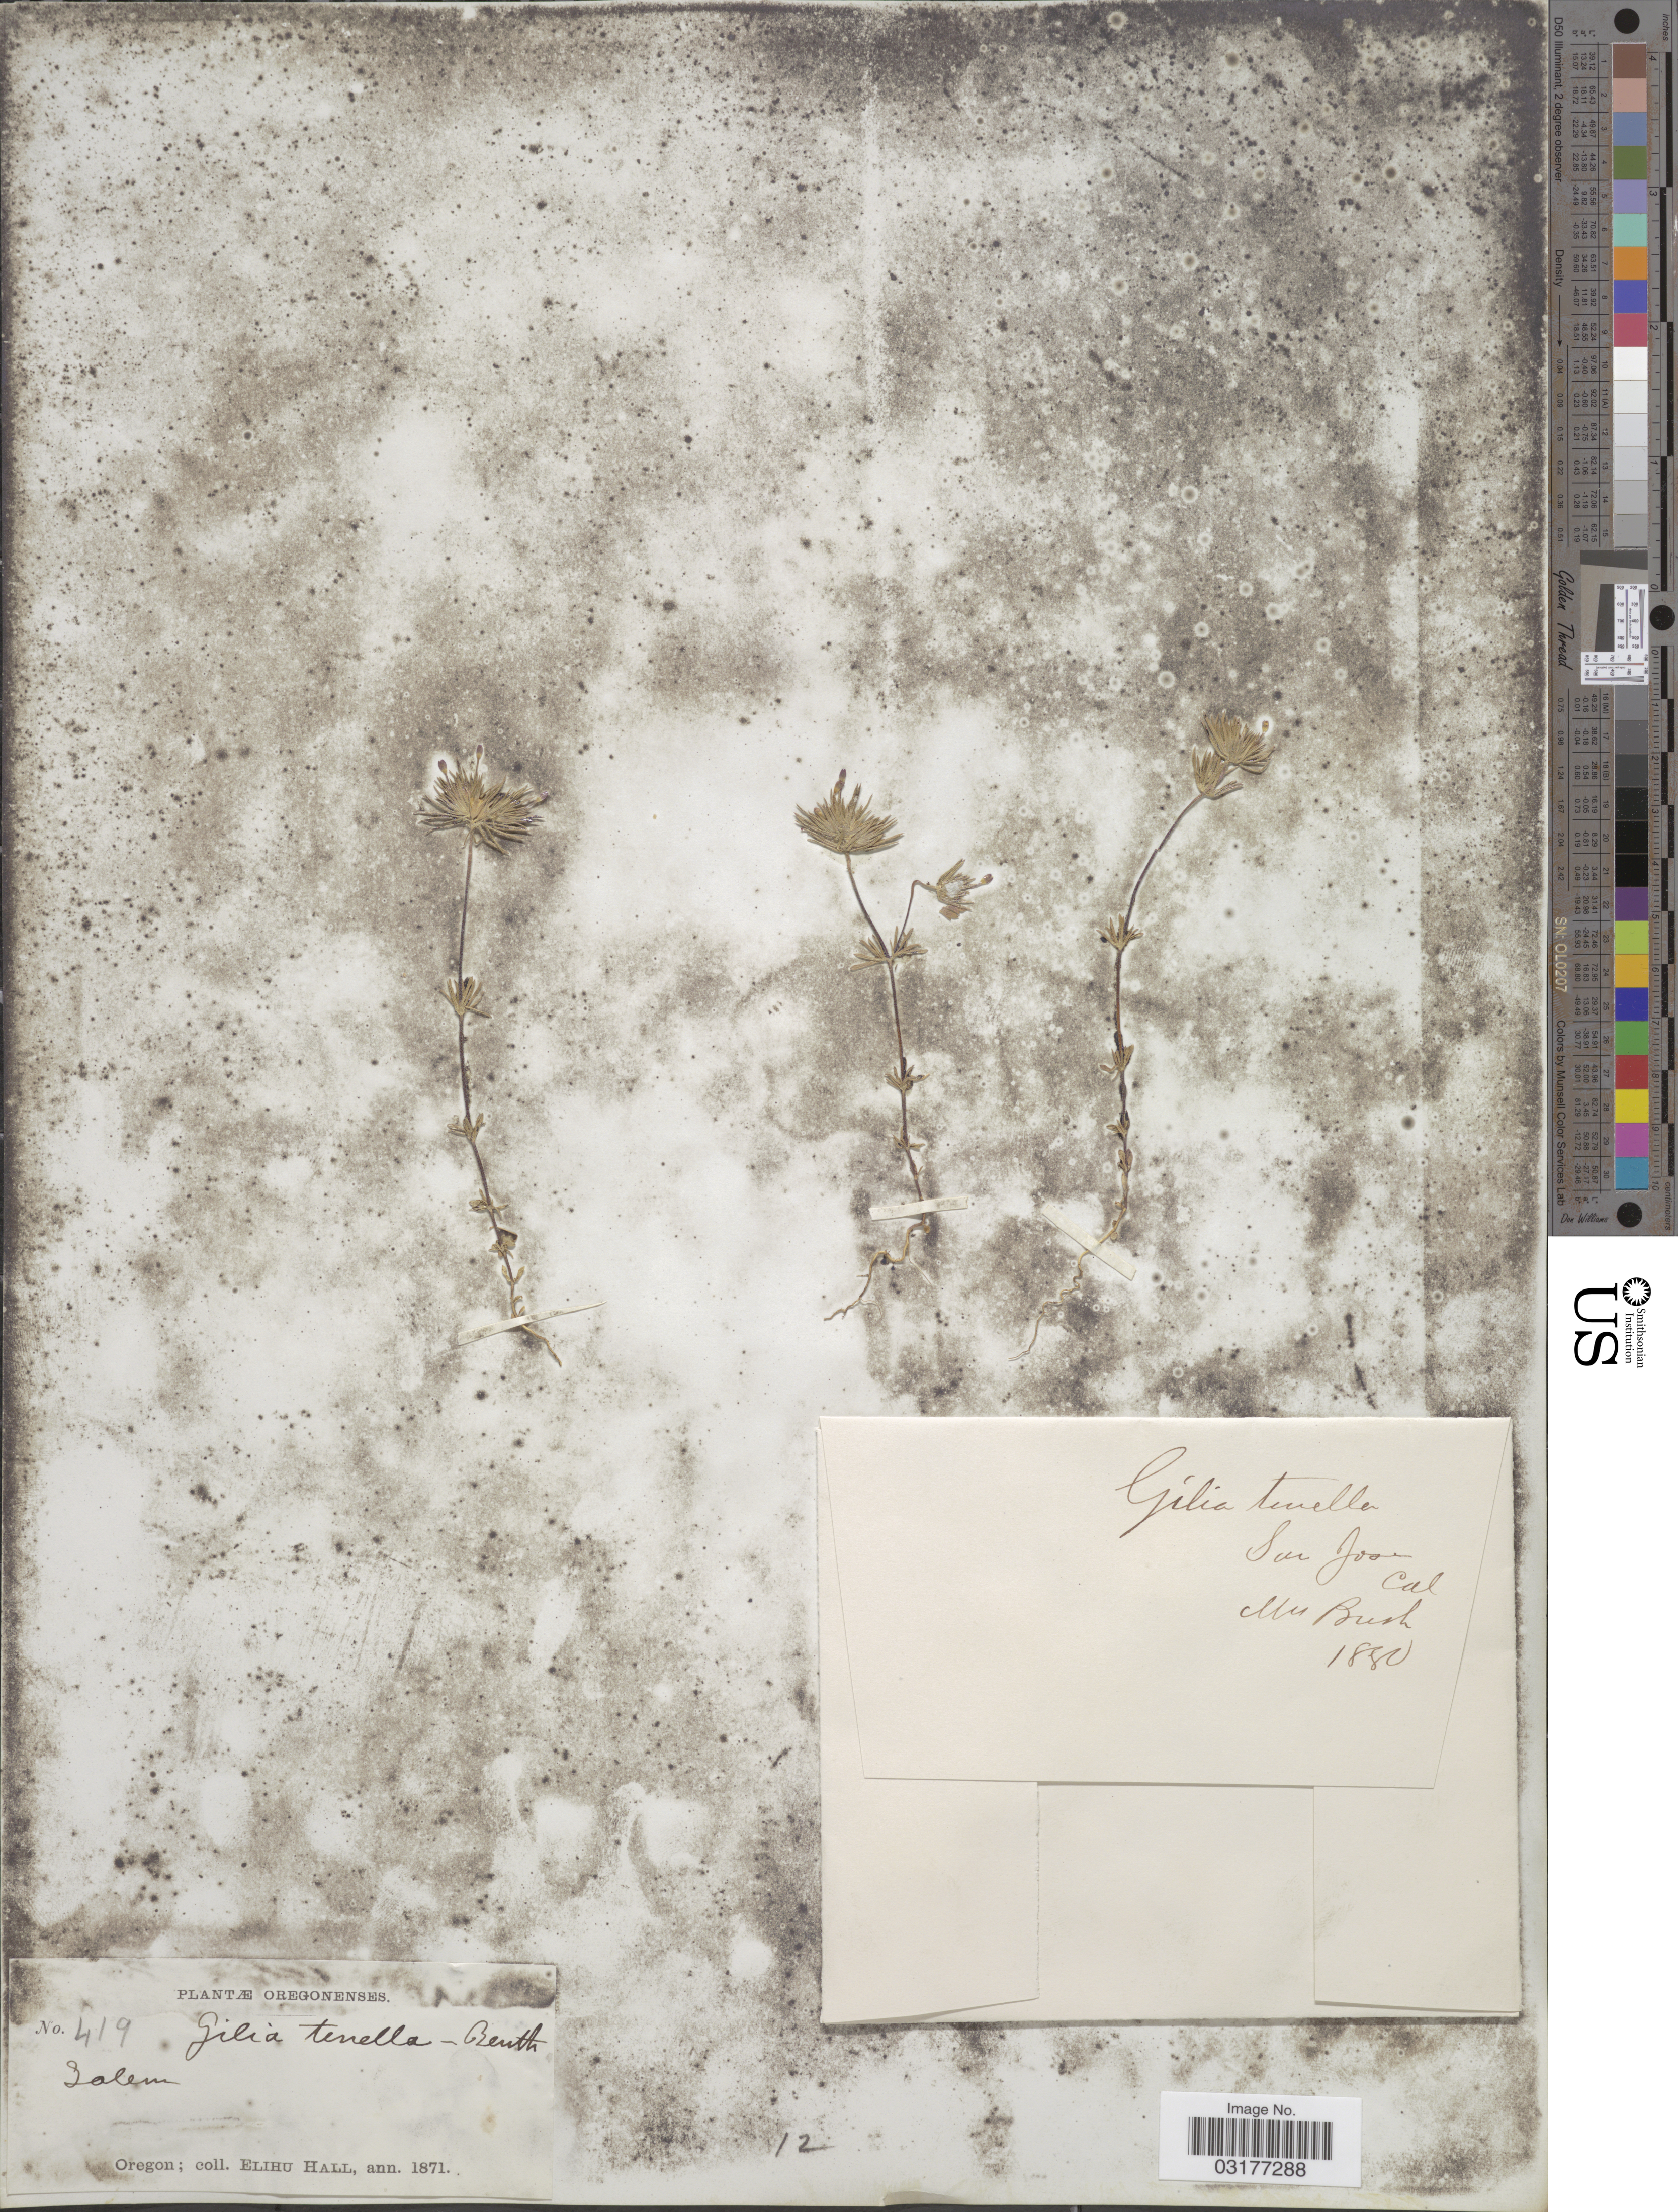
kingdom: Plantae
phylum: Tracheophyta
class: Magnoliopsida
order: Ericales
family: Polemoniaceae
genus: Leptosiphon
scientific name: Leptosiphon bicolor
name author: Nutt.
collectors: E. Hall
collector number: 419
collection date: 1871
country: United States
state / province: Oregon